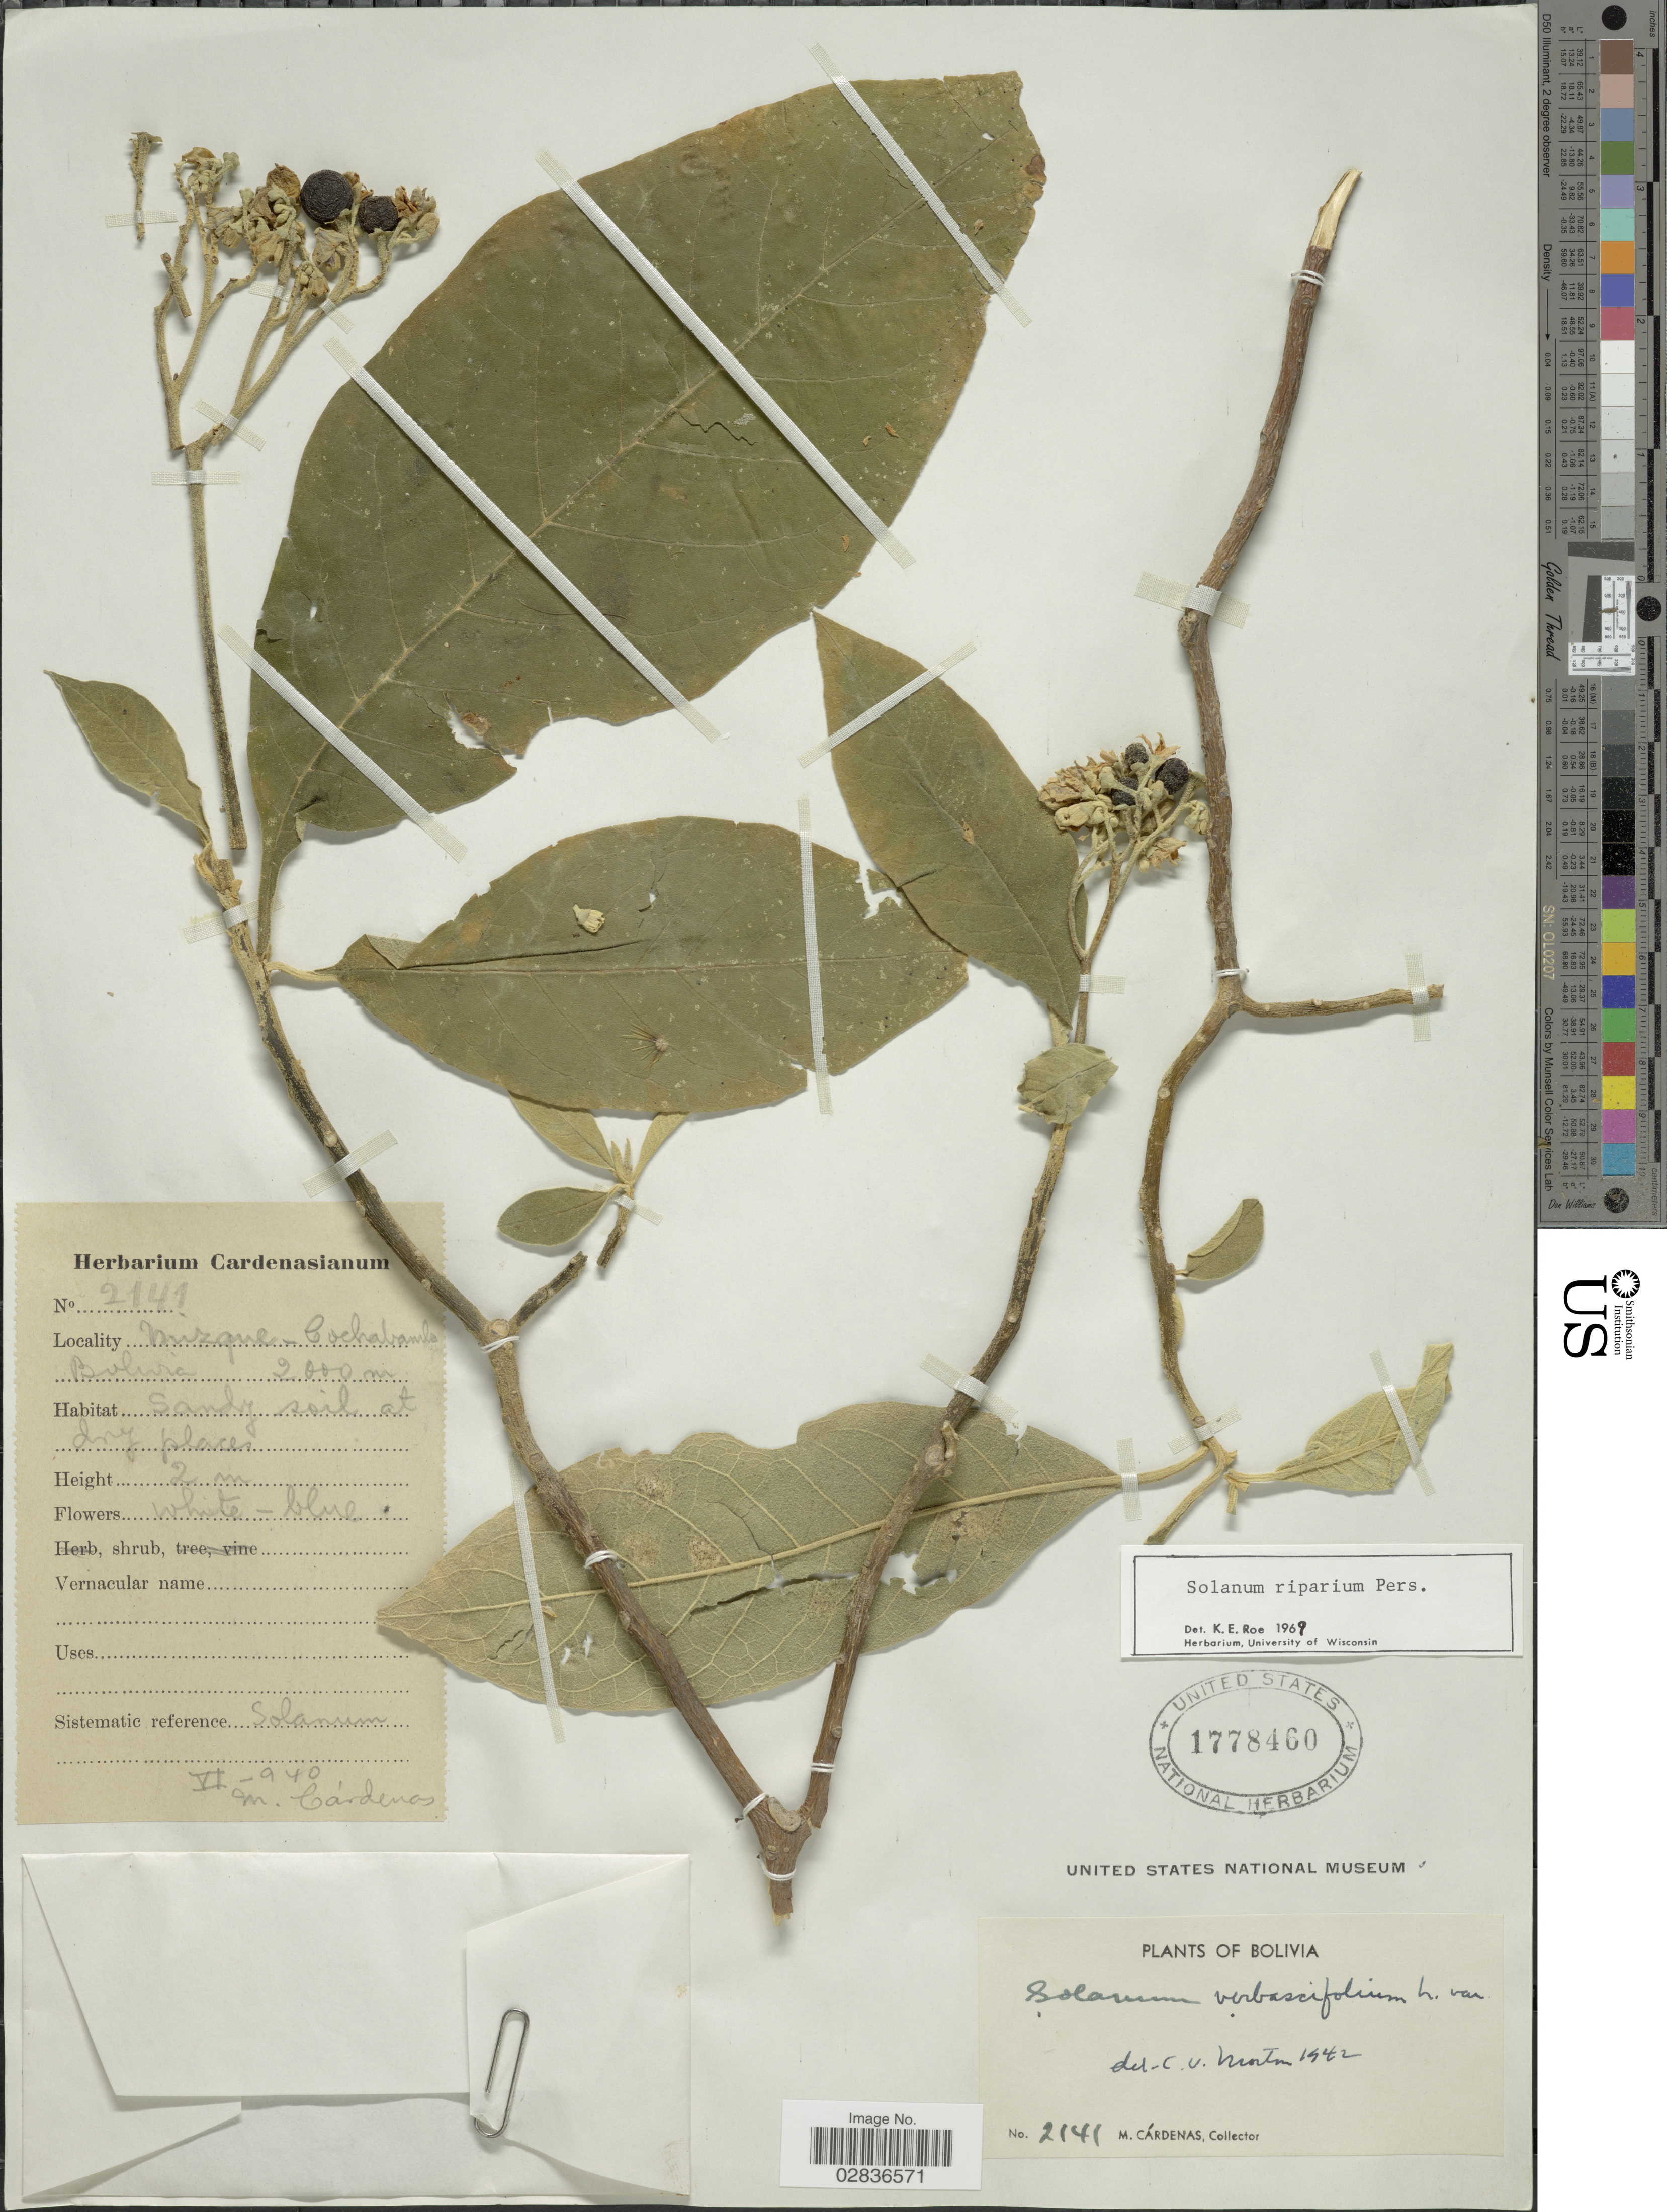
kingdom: Plantae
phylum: Tracheophyta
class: Magnoliopsida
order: Solanales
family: Solanaceae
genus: Solanum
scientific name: Solanum riparium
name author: Pers.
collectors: M. Cárdenas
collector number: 2141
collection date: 1940-06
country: Bolivia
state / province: Cochabamba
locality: Mizque - Cochabamba.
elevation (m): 2000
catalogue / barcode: US 1778460